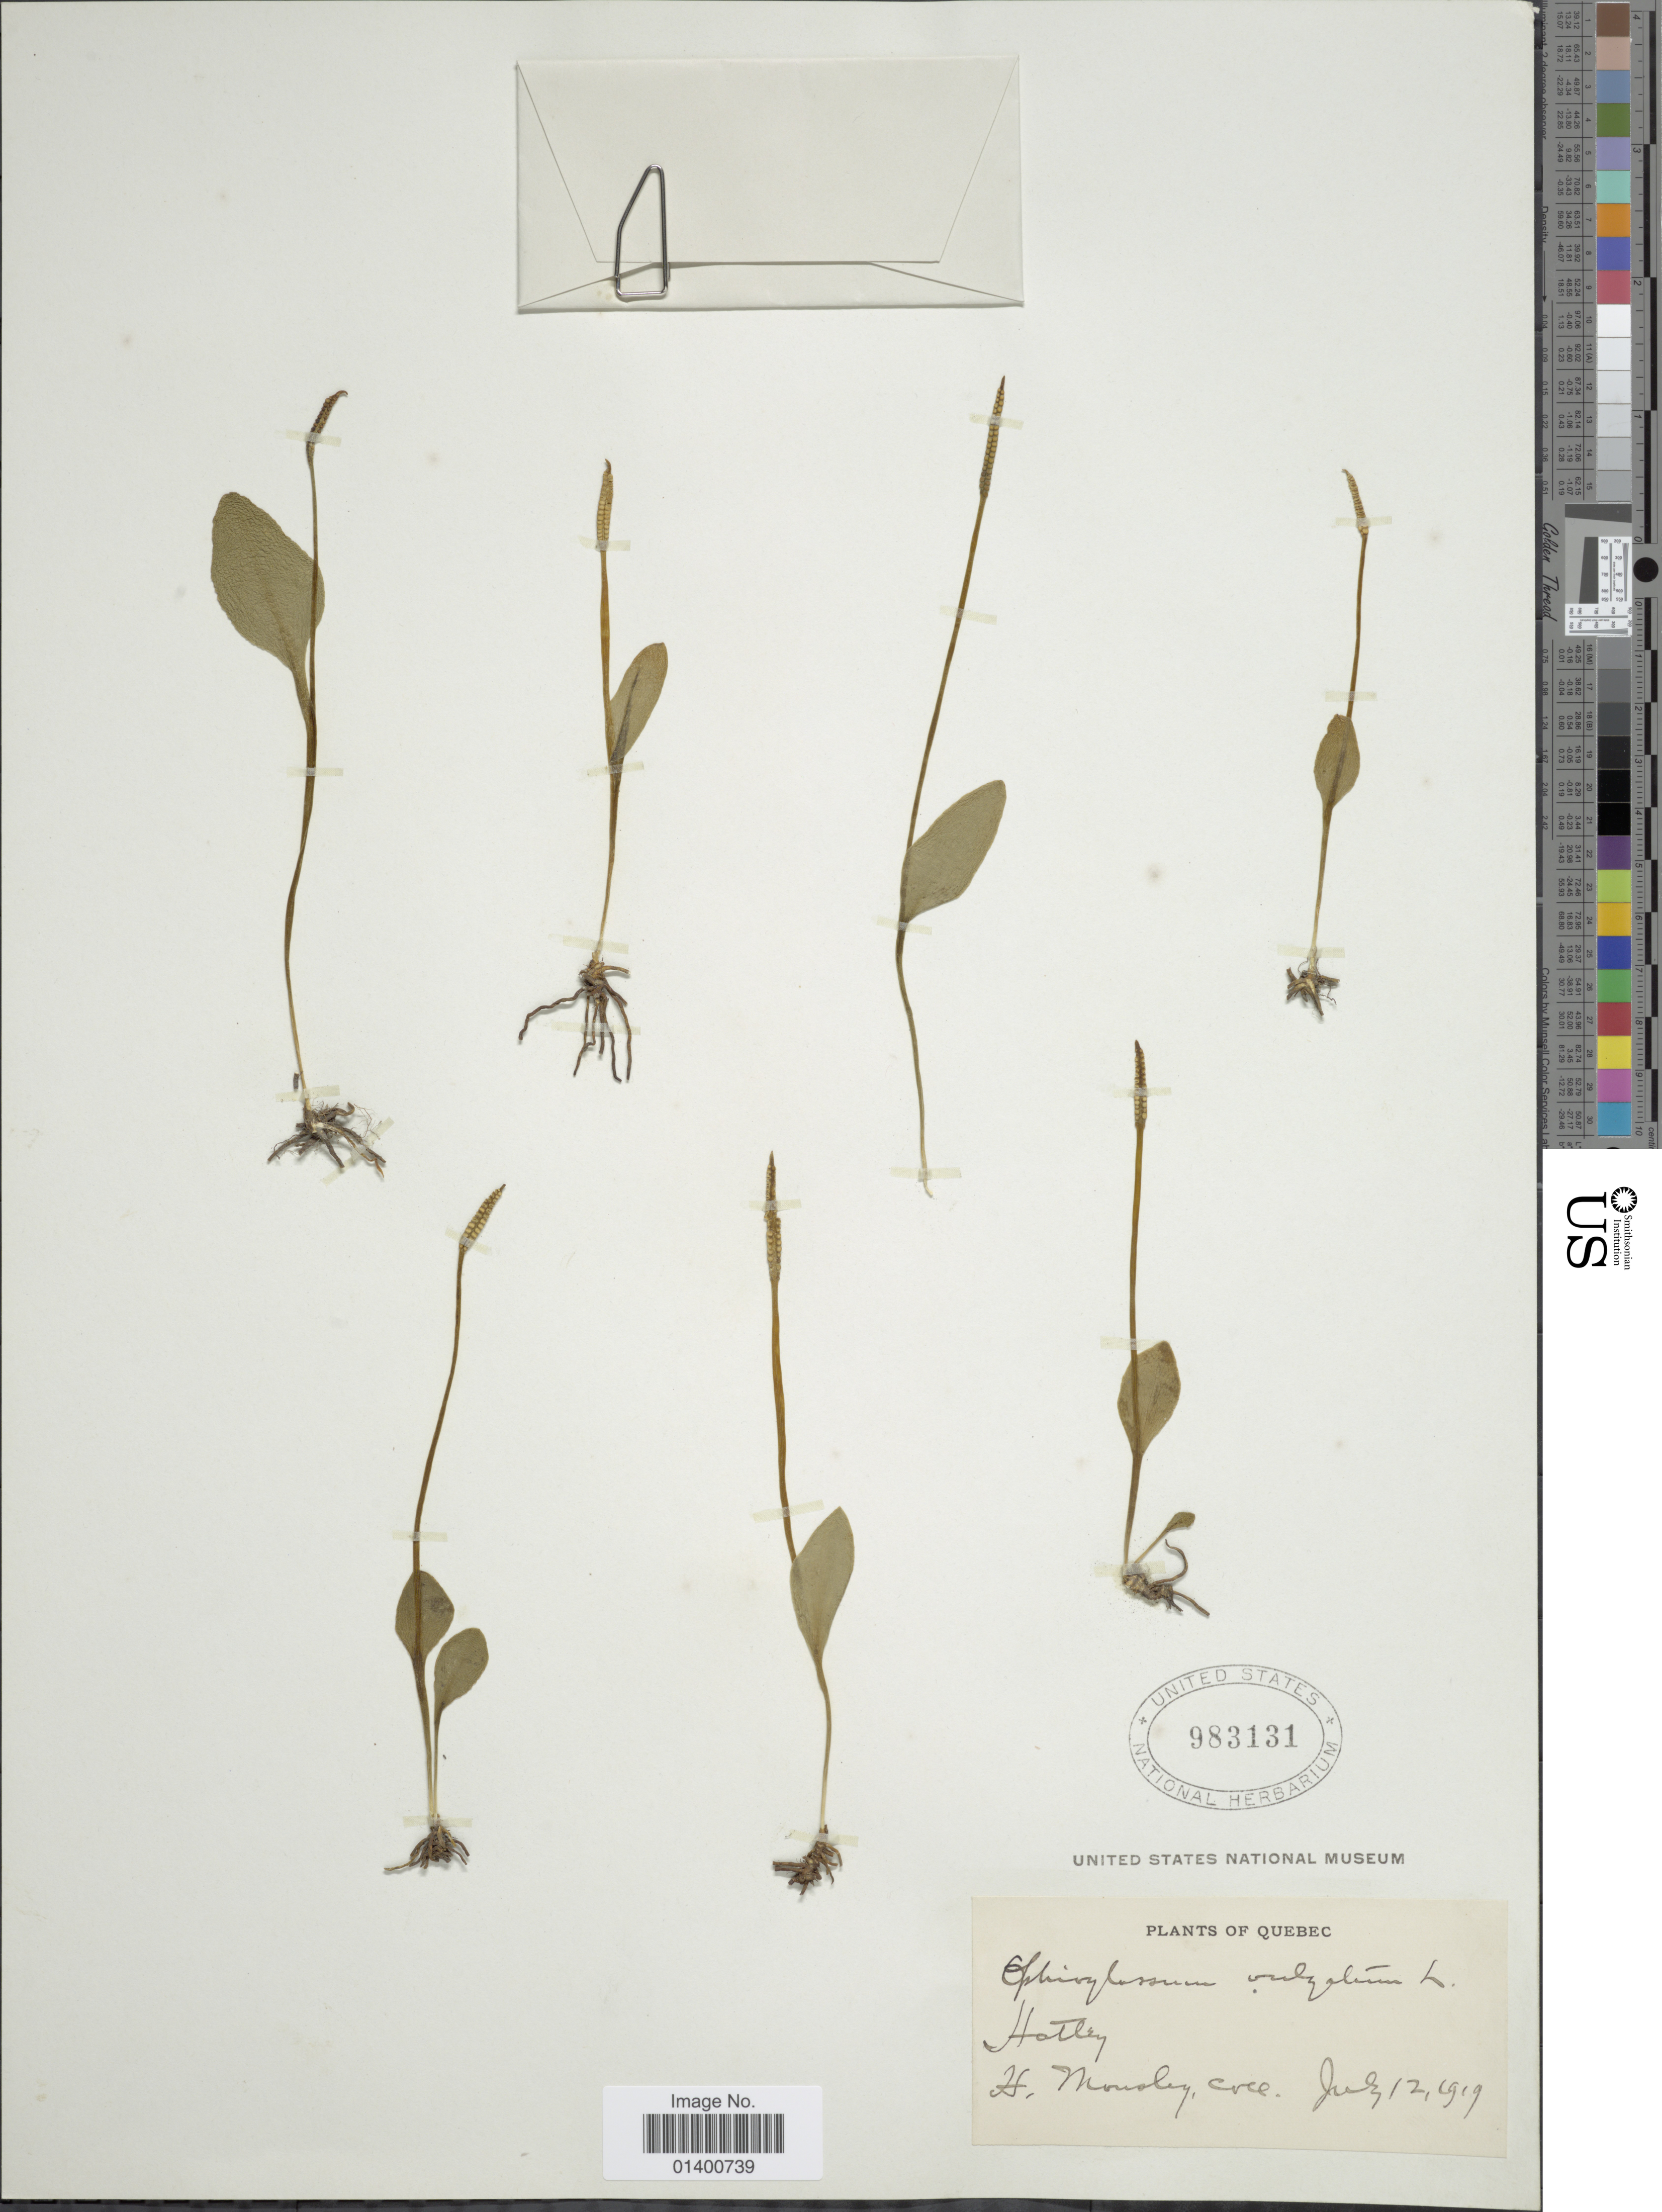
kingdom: Plantae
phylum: Tracheophyta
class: Polypodiopsida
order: Ophioglossales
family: Ophioglossaceae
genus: Ophioglossum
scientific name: Ophioglossum vulgatum var. pseudopodum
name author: (S.F. Blake) Farw.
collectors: H. Monsley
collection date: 1919-07-12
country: Canada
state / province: Quebec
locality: Hatley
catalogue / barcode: US 983131